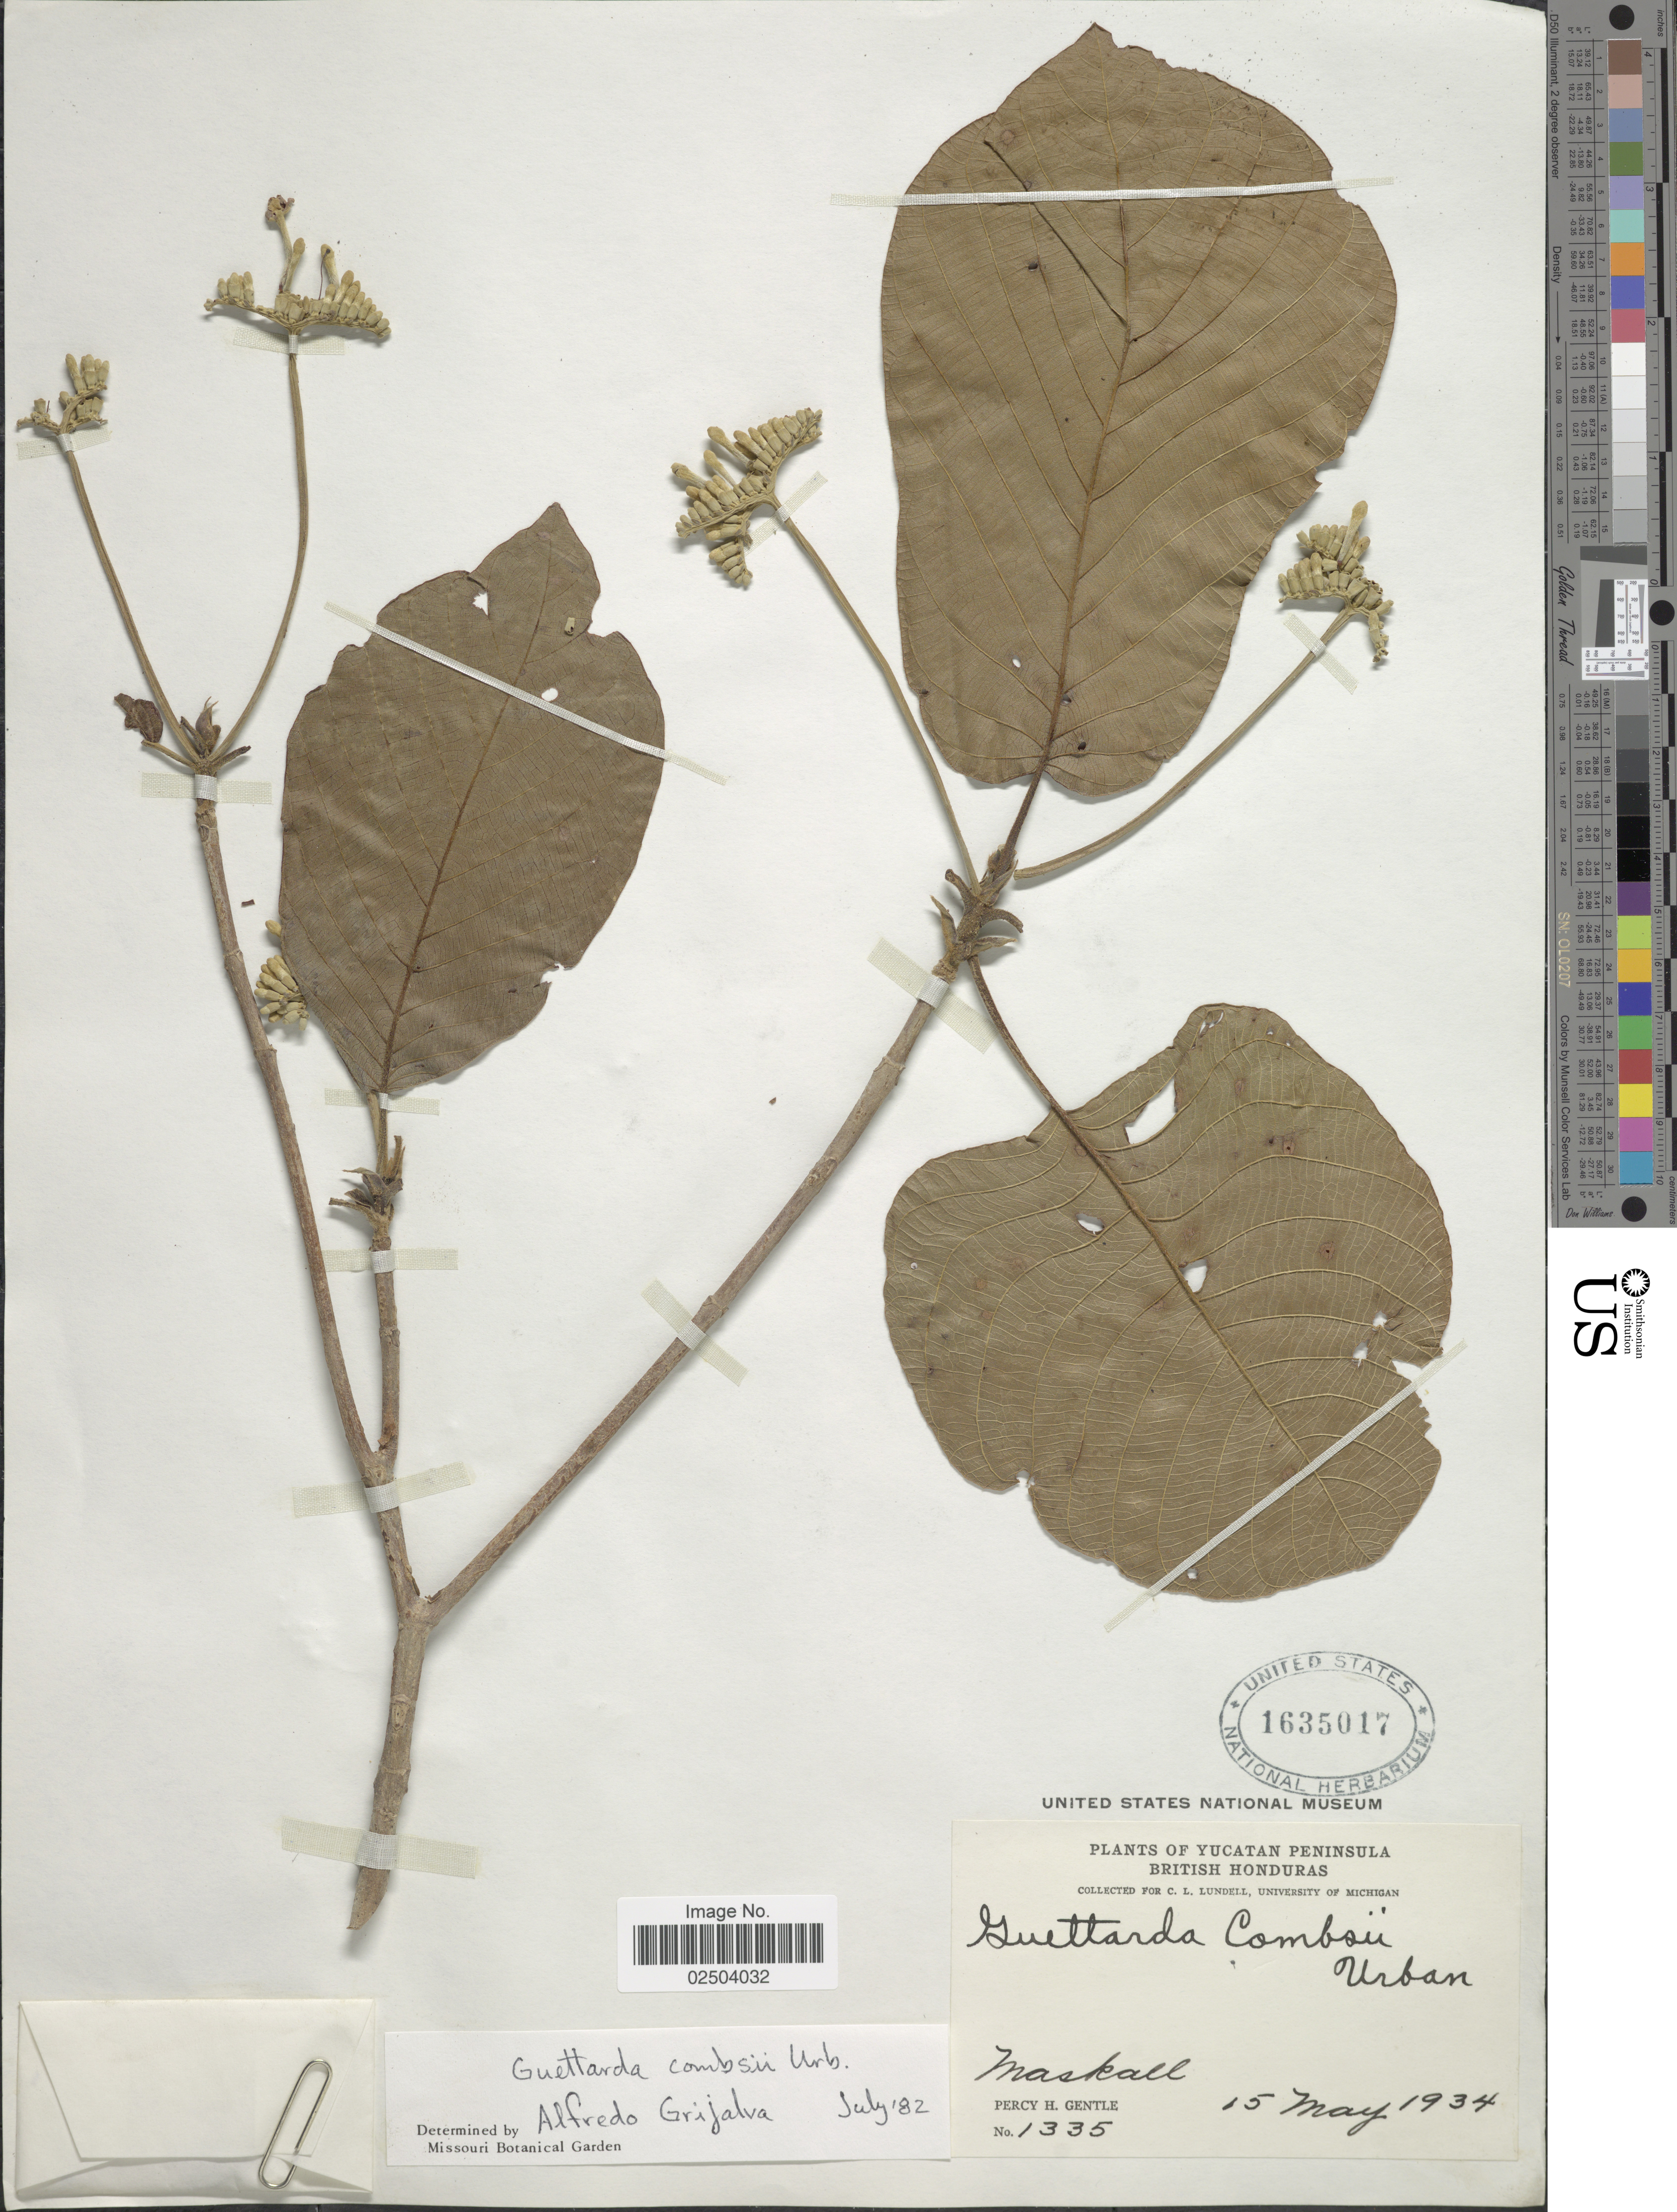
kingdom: Plantae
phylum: Tracheophyta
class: Magnoliopsida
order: Gentianales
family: Rubiaceae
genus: Guettarda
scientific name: Guettarda combsii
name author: Urb.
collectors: P. H. Gentle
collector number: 1335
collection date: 1934-05-15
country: Belize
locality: Yucatan Peninsula. British Honduras. Maskall.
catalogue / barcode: US 1635017